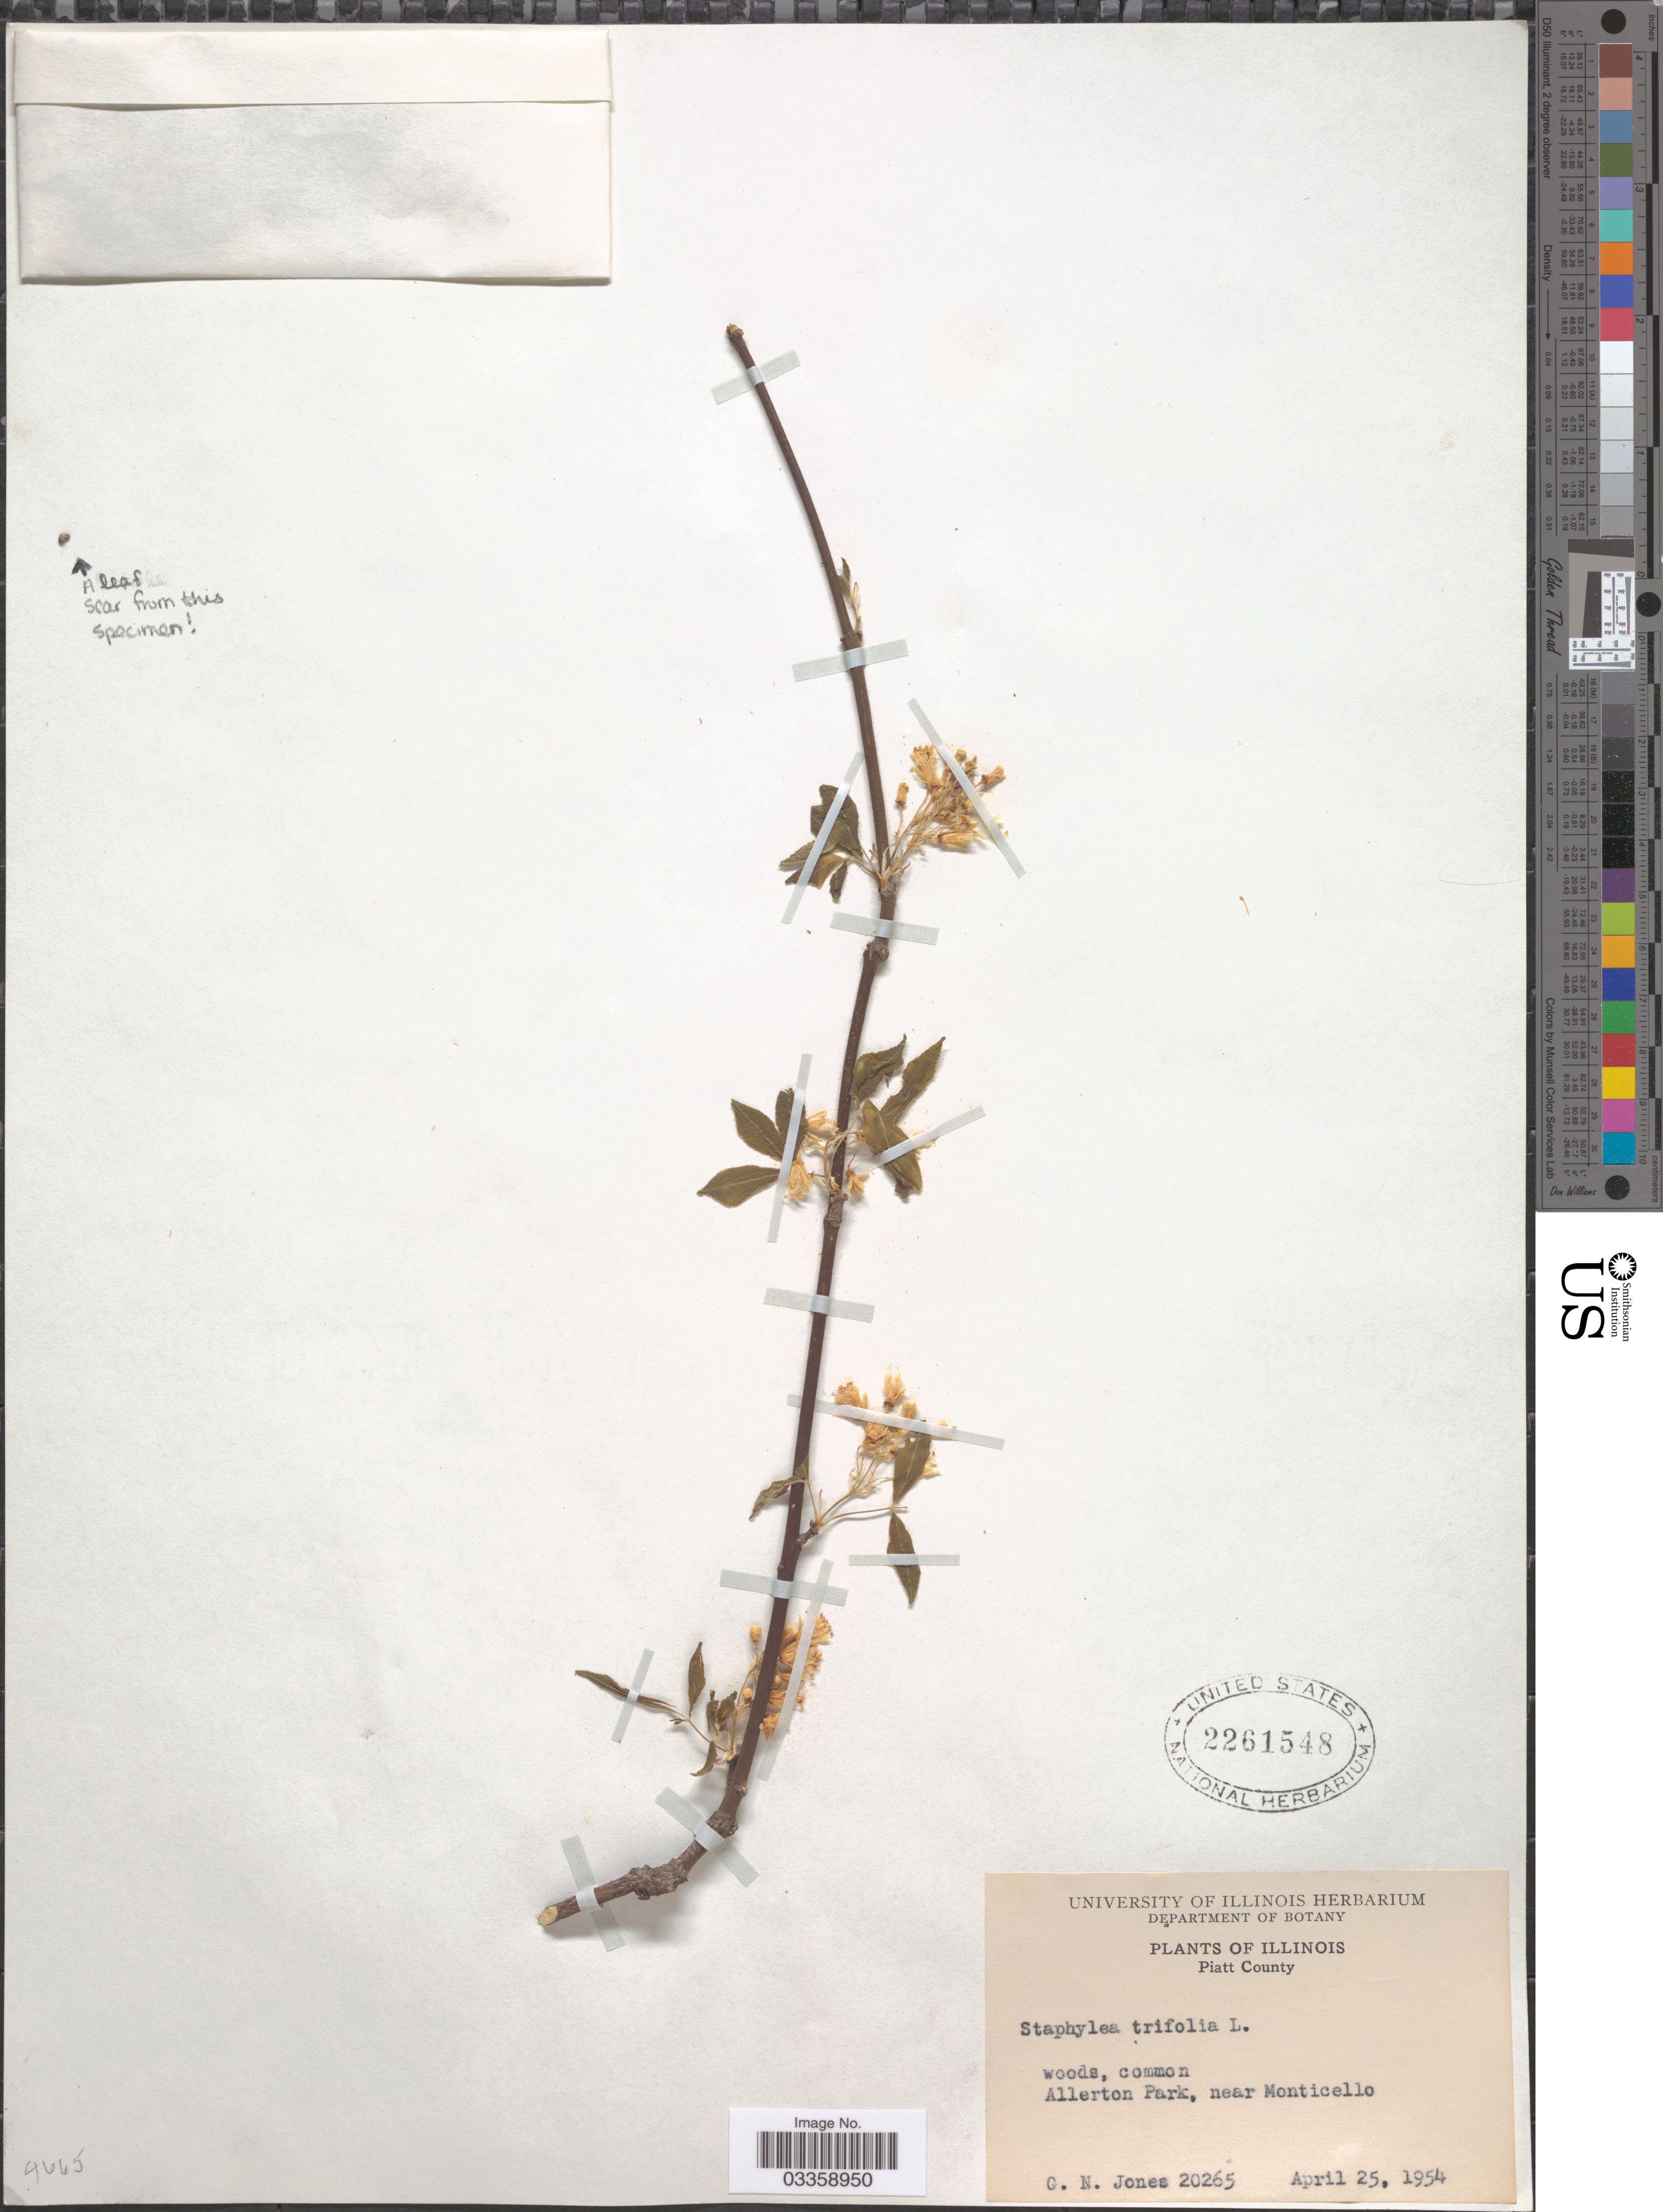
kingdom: Plantae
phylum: Tracheophyta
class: Magnoliopsida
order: Crossosomatales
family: Staphyleaceae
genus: Staphylea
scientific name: Staphylea trifolia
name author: L.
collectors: G. N. Jones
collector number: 20265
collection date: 1954-04-25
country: United States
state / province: Illinois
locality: Piatt County. Allerton Park, near Monticello.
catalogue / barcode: US 2261548